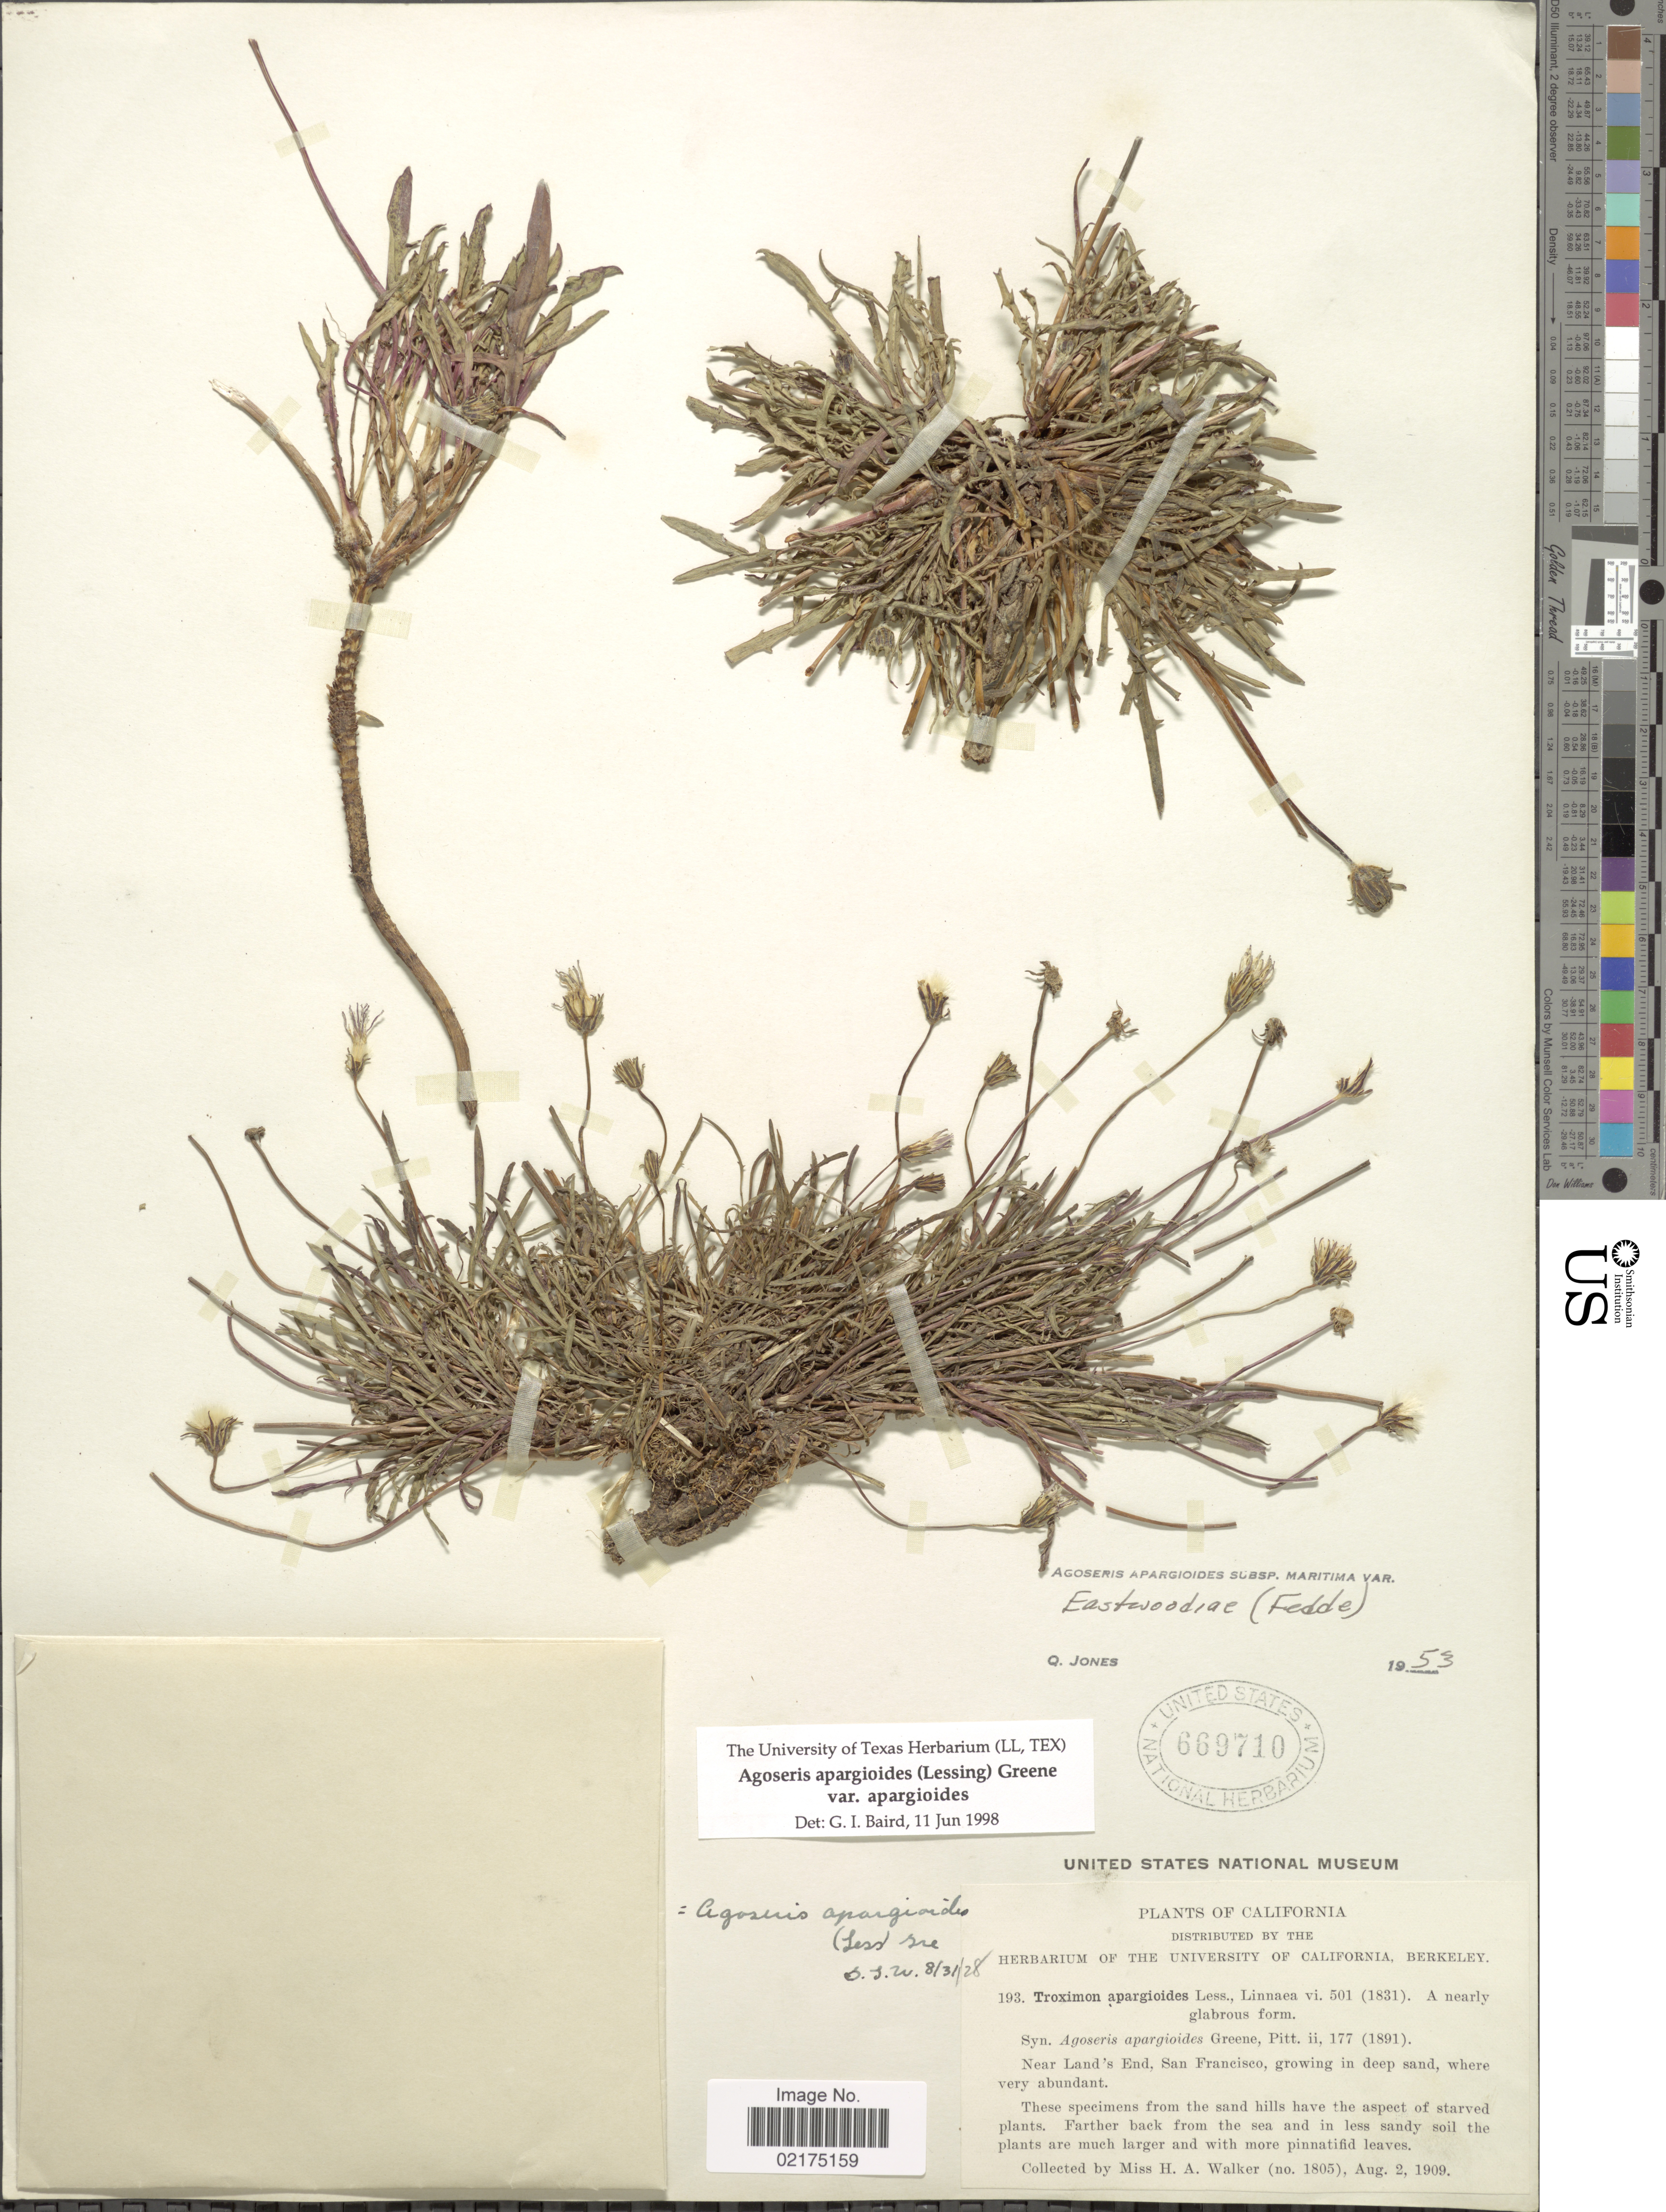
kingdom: Plantae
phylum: Tracheophyta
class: Magnoliopsida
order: Asterales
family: Asteraceae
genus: Agoseris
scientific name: Agoseris apargioides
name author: (Less.) Greene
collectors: H. Walker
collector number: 1805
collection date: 1909-08-02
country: United States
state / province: California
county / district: San Francisco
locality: Near Land's End, San Francisco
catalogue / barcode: US 669710